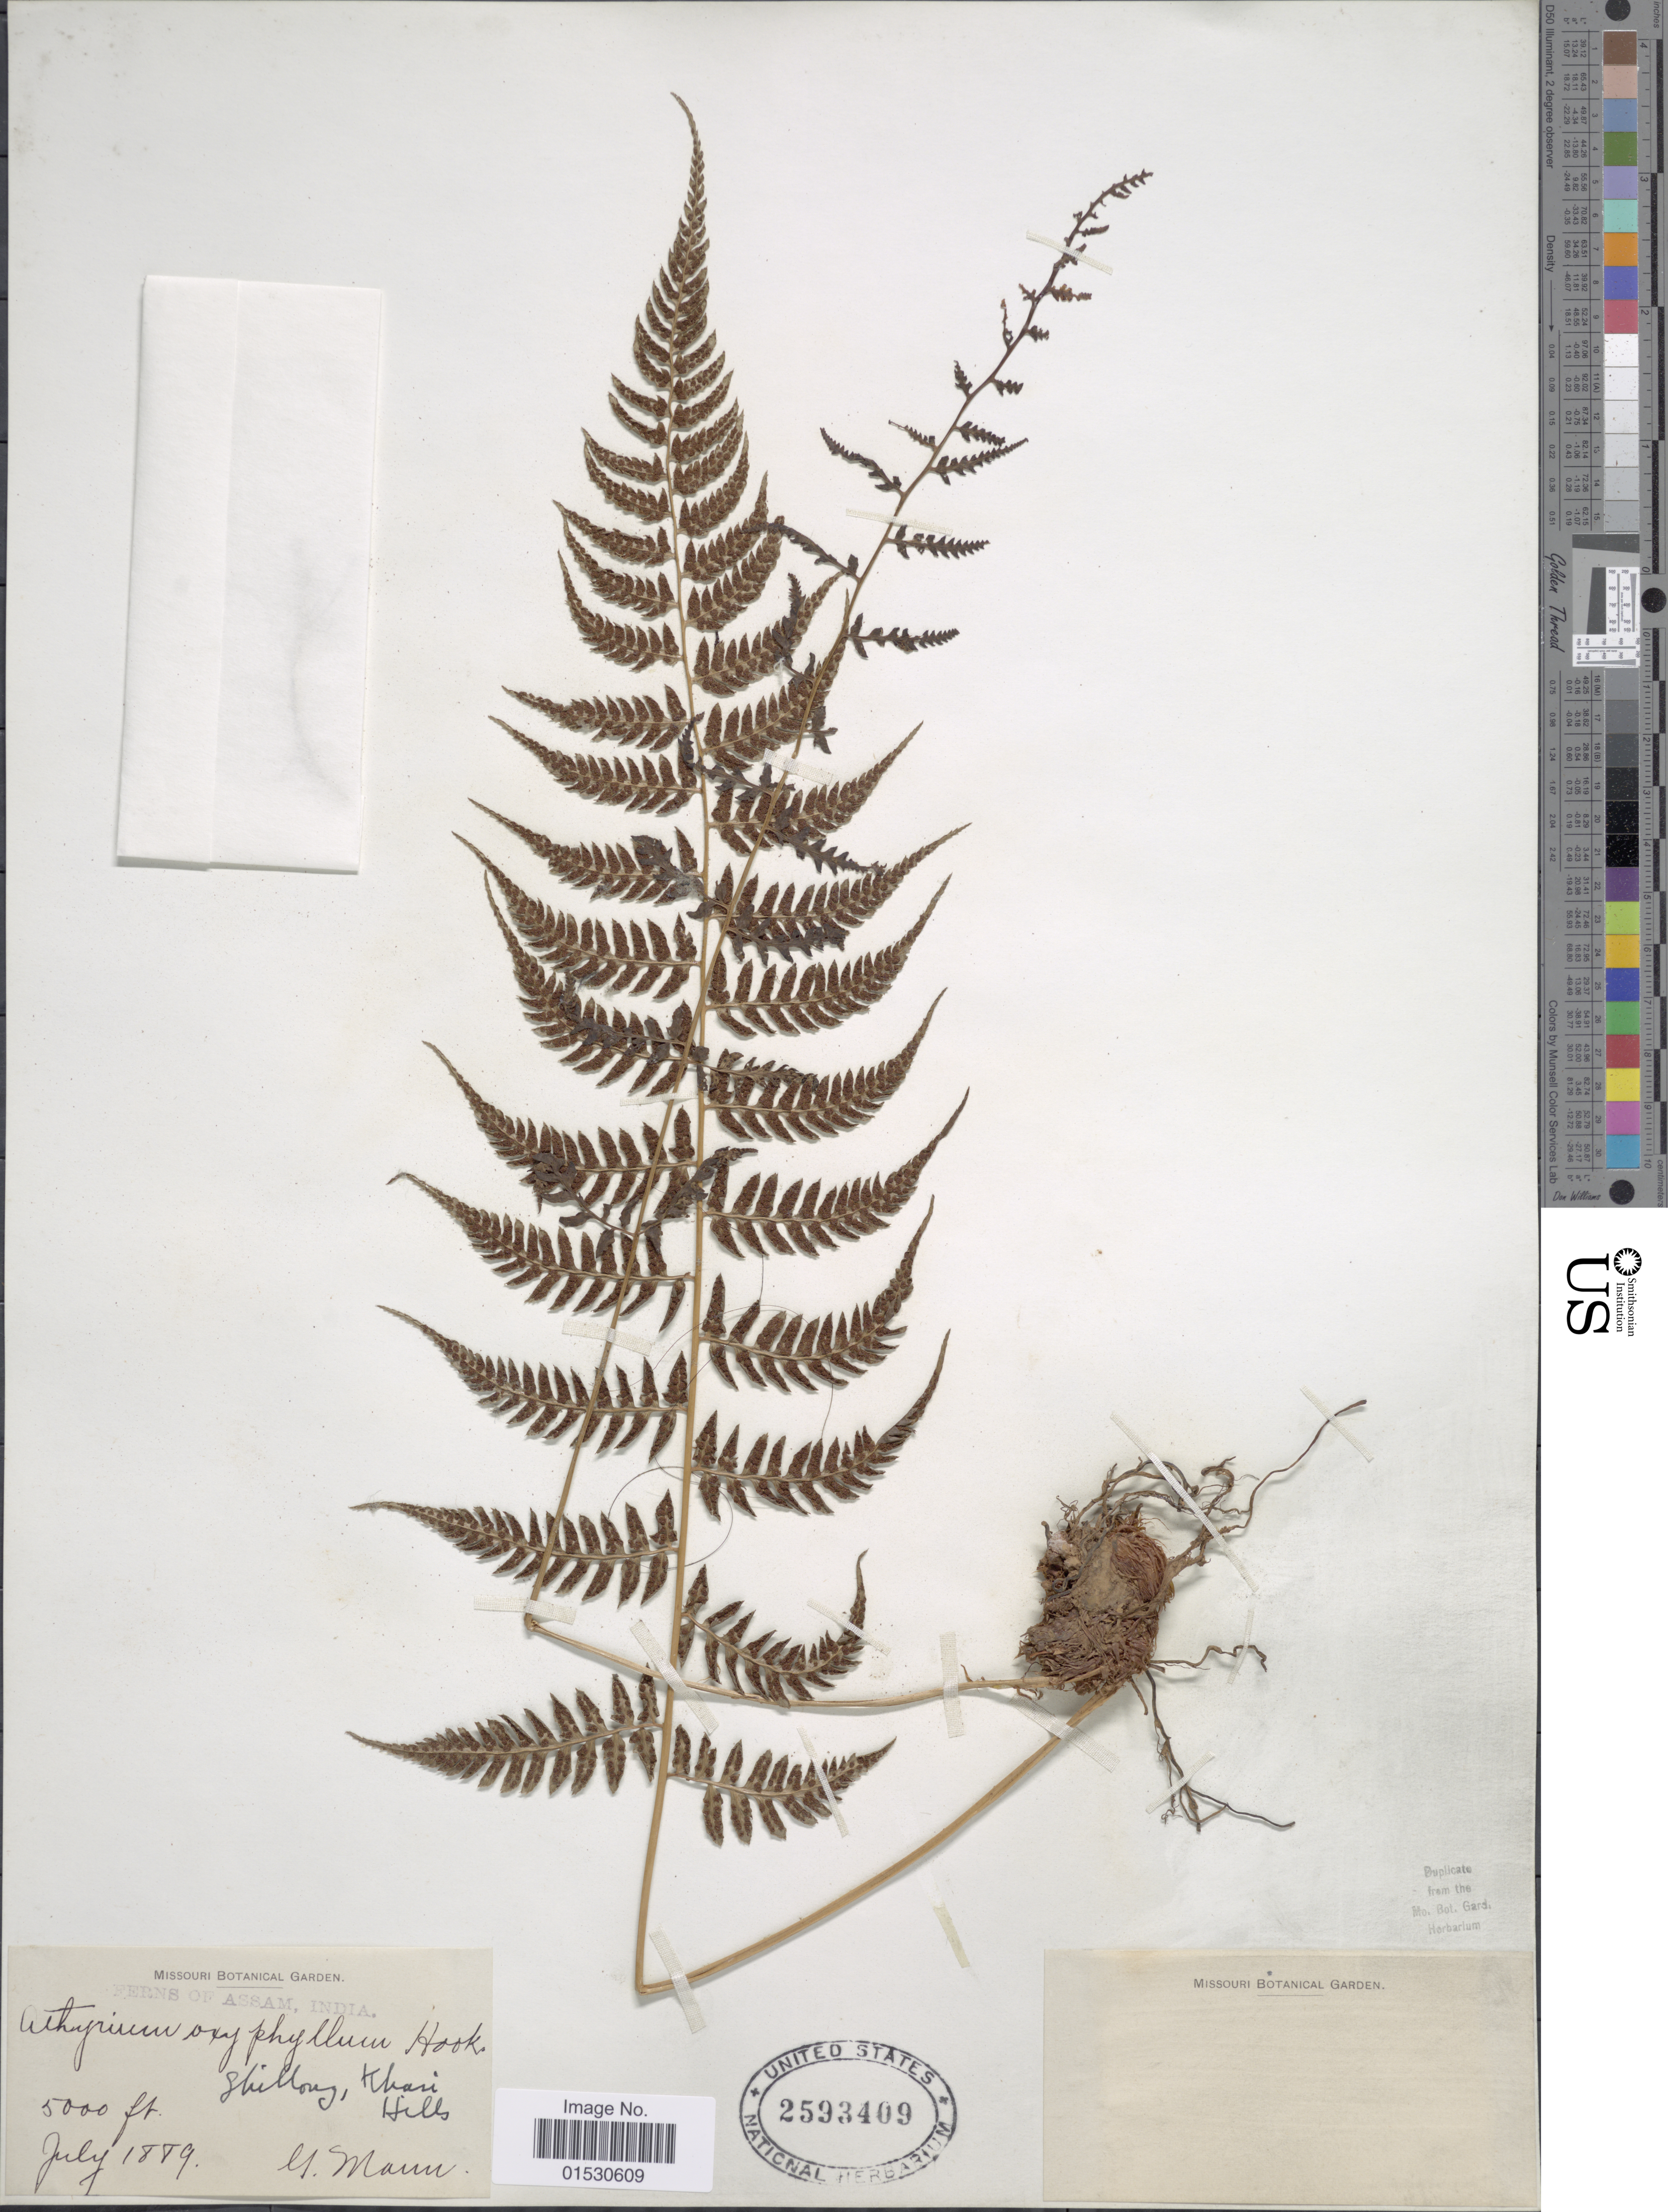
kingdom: Plantae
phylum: Tracheophyta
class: Polypodiopsida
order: Polypodiales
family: Athyriaceae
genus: Athyrium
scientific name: Athyrium drepanopterum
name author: (Kunze) A. Braun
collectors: G. Mann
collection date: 1889-07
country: India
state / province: Meghalaya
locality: Shillong, Khasi Hills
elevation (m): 1524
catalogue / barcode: US 2593409